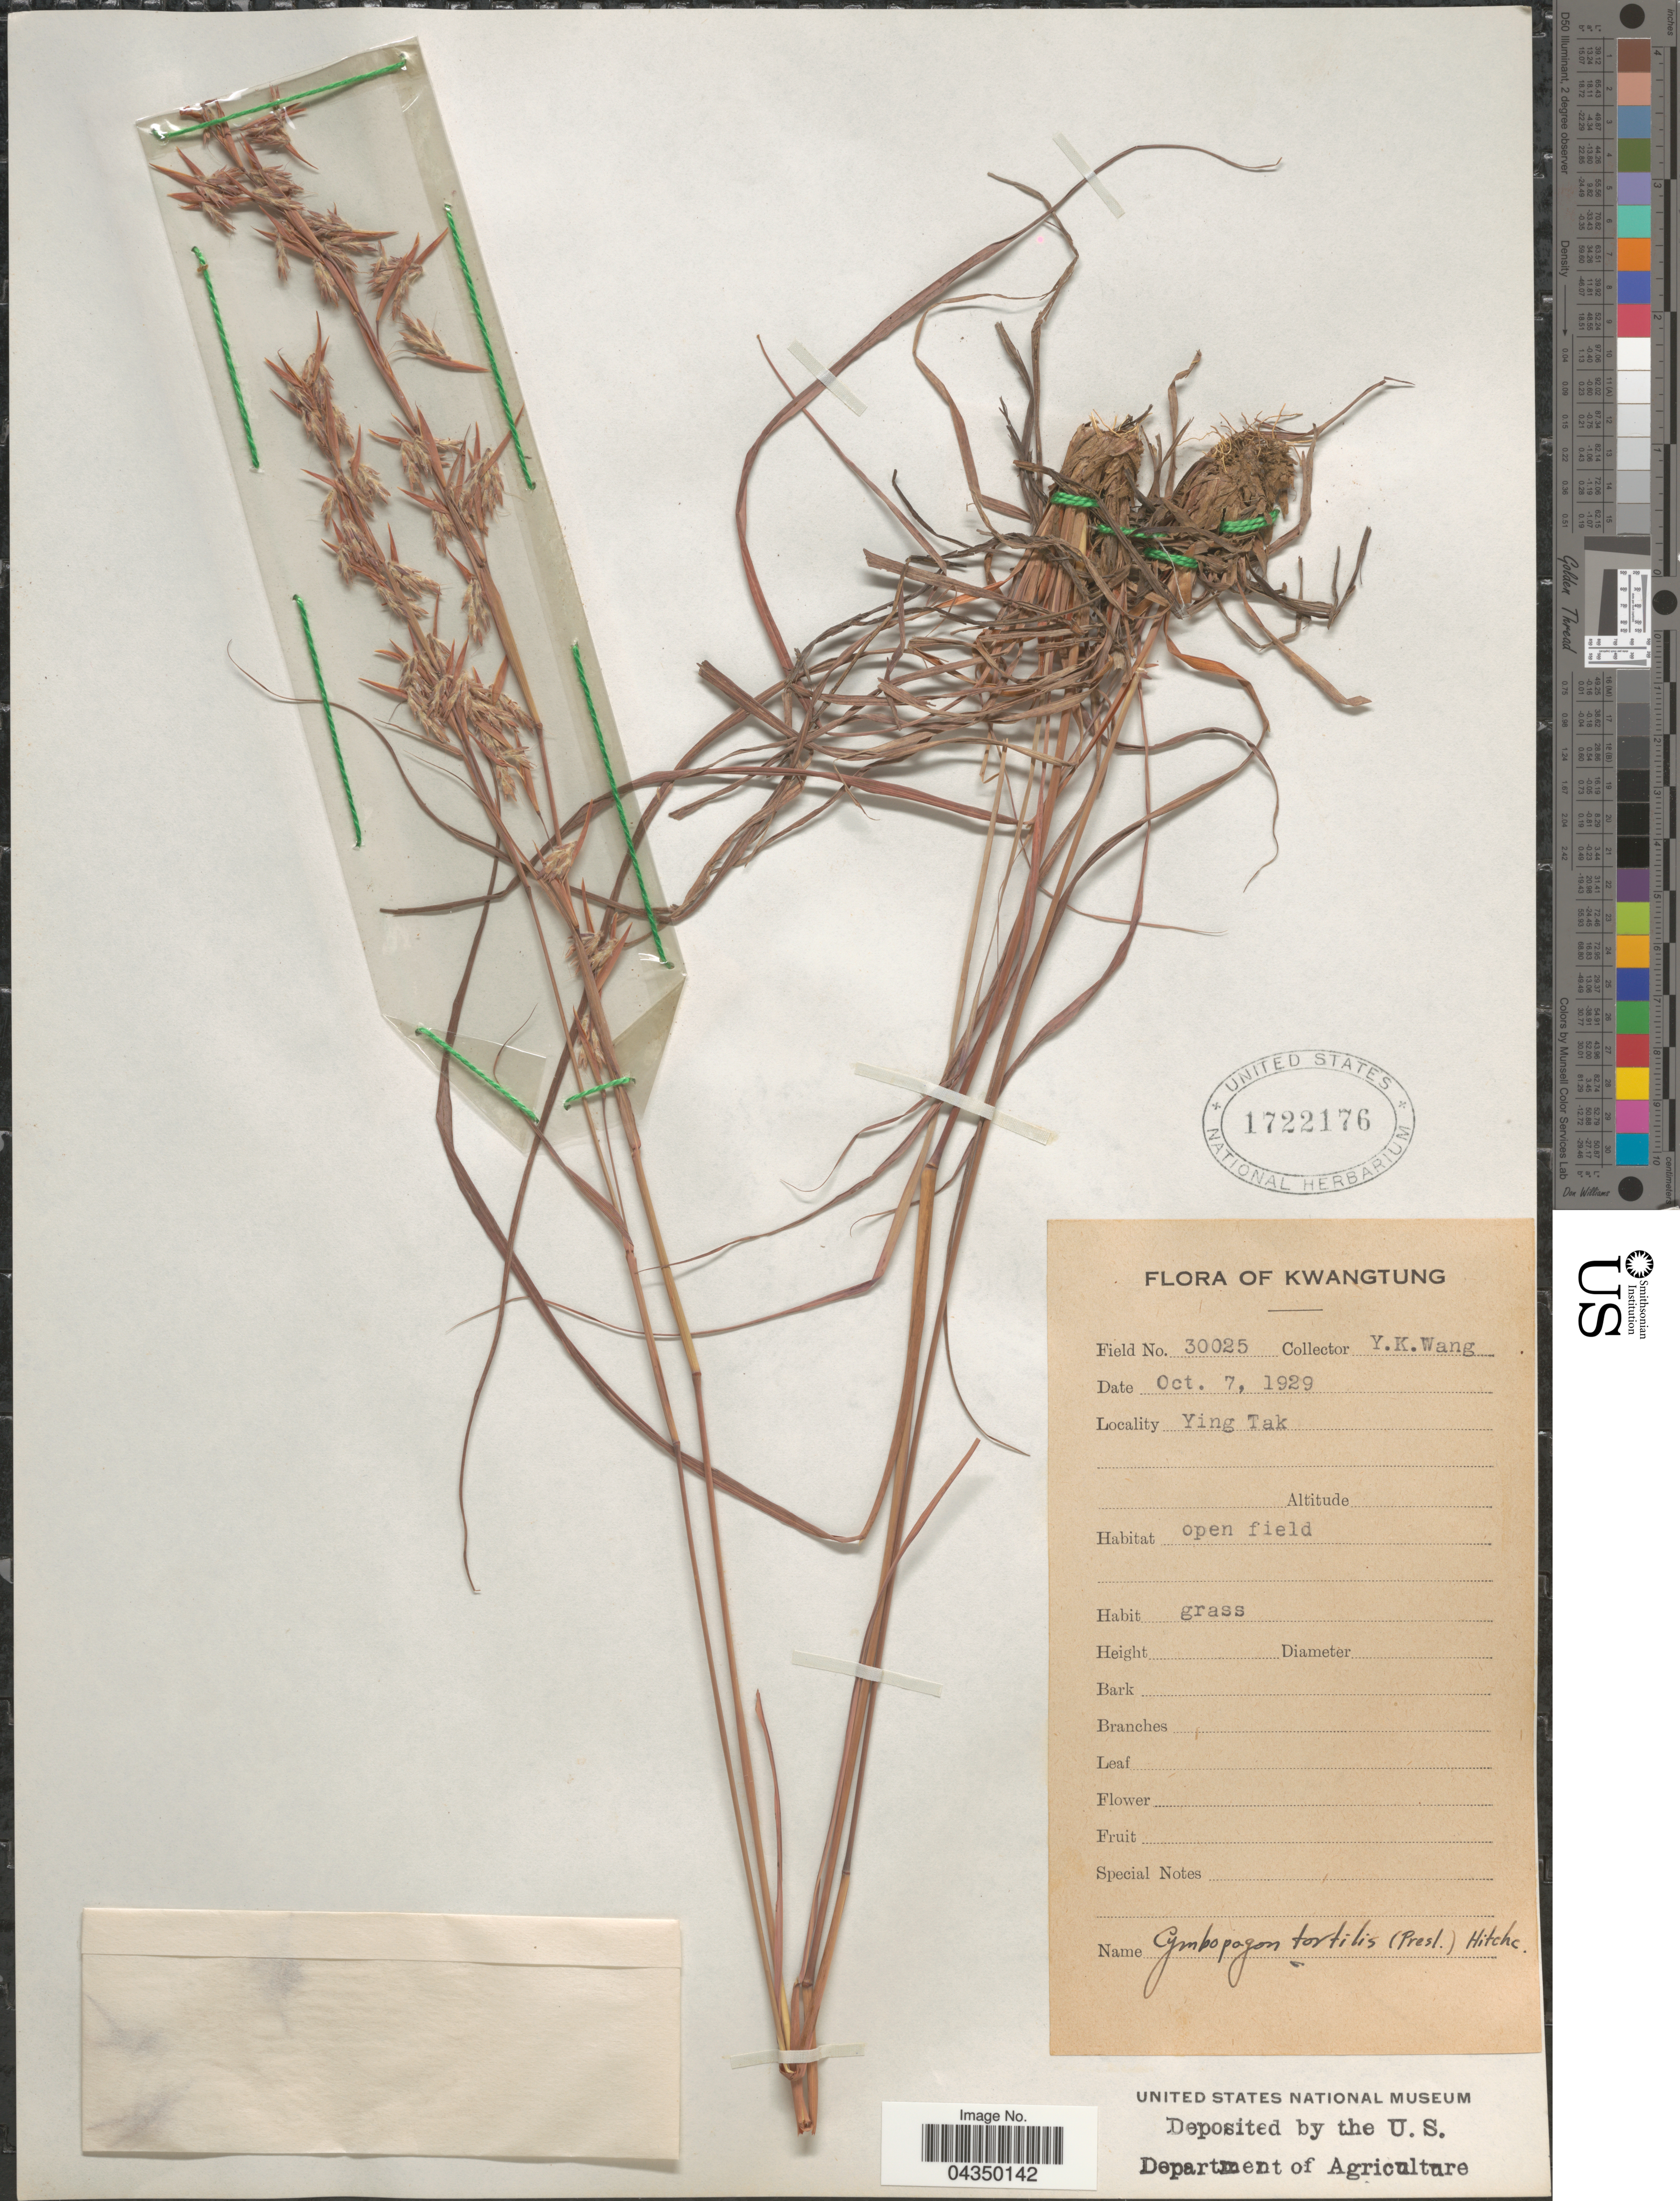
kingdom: Plantae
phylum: Tracheophyta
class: Liliopsida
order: Poales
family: Poaceae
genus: Cymbopogon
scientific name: Cymbopogon tortilis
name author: (J. Presl) A. Camus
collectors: Y. Wang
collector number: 30025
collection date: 1929-10-07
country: China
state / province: Guangdong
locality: Kwangtung. Ying Tak.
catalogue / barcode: US 1722176